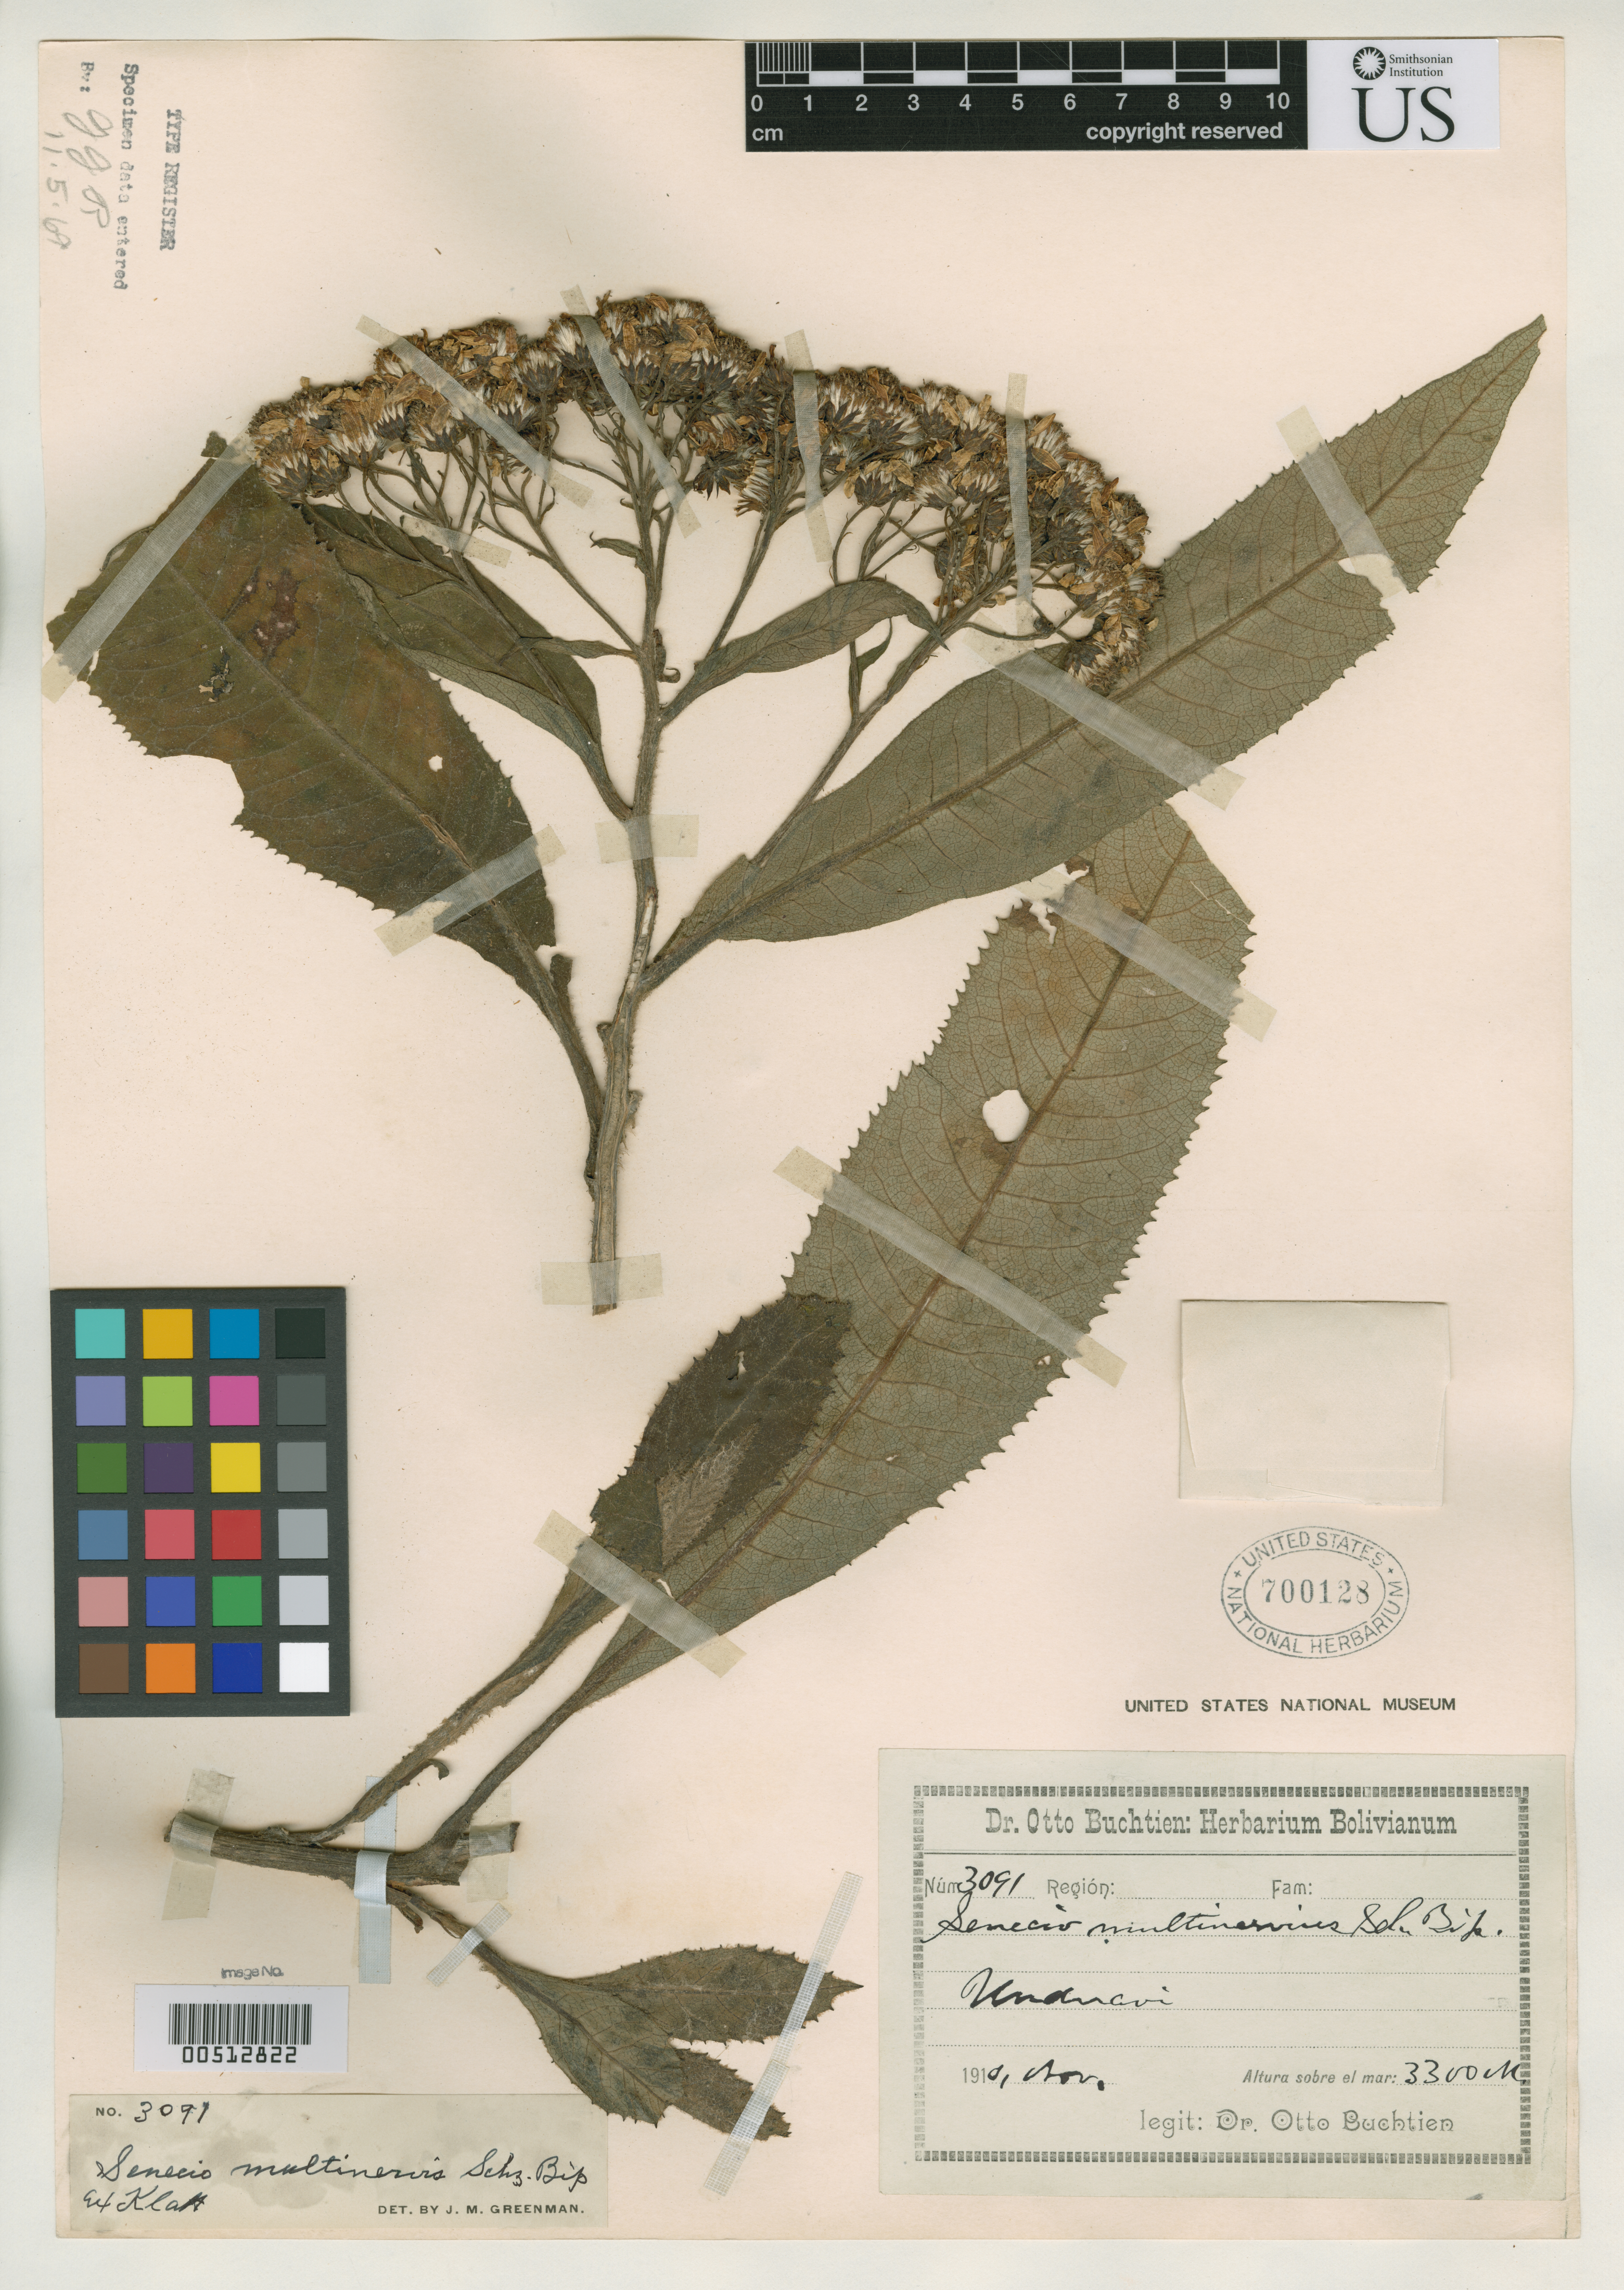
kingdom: Plantae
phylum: Tracheophyta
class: Magnoliopsida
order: Asterales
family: Asteraceae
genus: Senecio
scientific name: Senecio unduavianus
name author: Cuatrec.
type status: Isotype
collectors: O. Buchtien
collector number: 3091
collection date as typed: Nov 1910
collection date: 1910-11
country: Bolivia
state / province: La Paz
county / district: Nor Yungas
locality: Unduavi, Nor Yungas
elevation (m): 3300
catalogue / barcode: US 700128